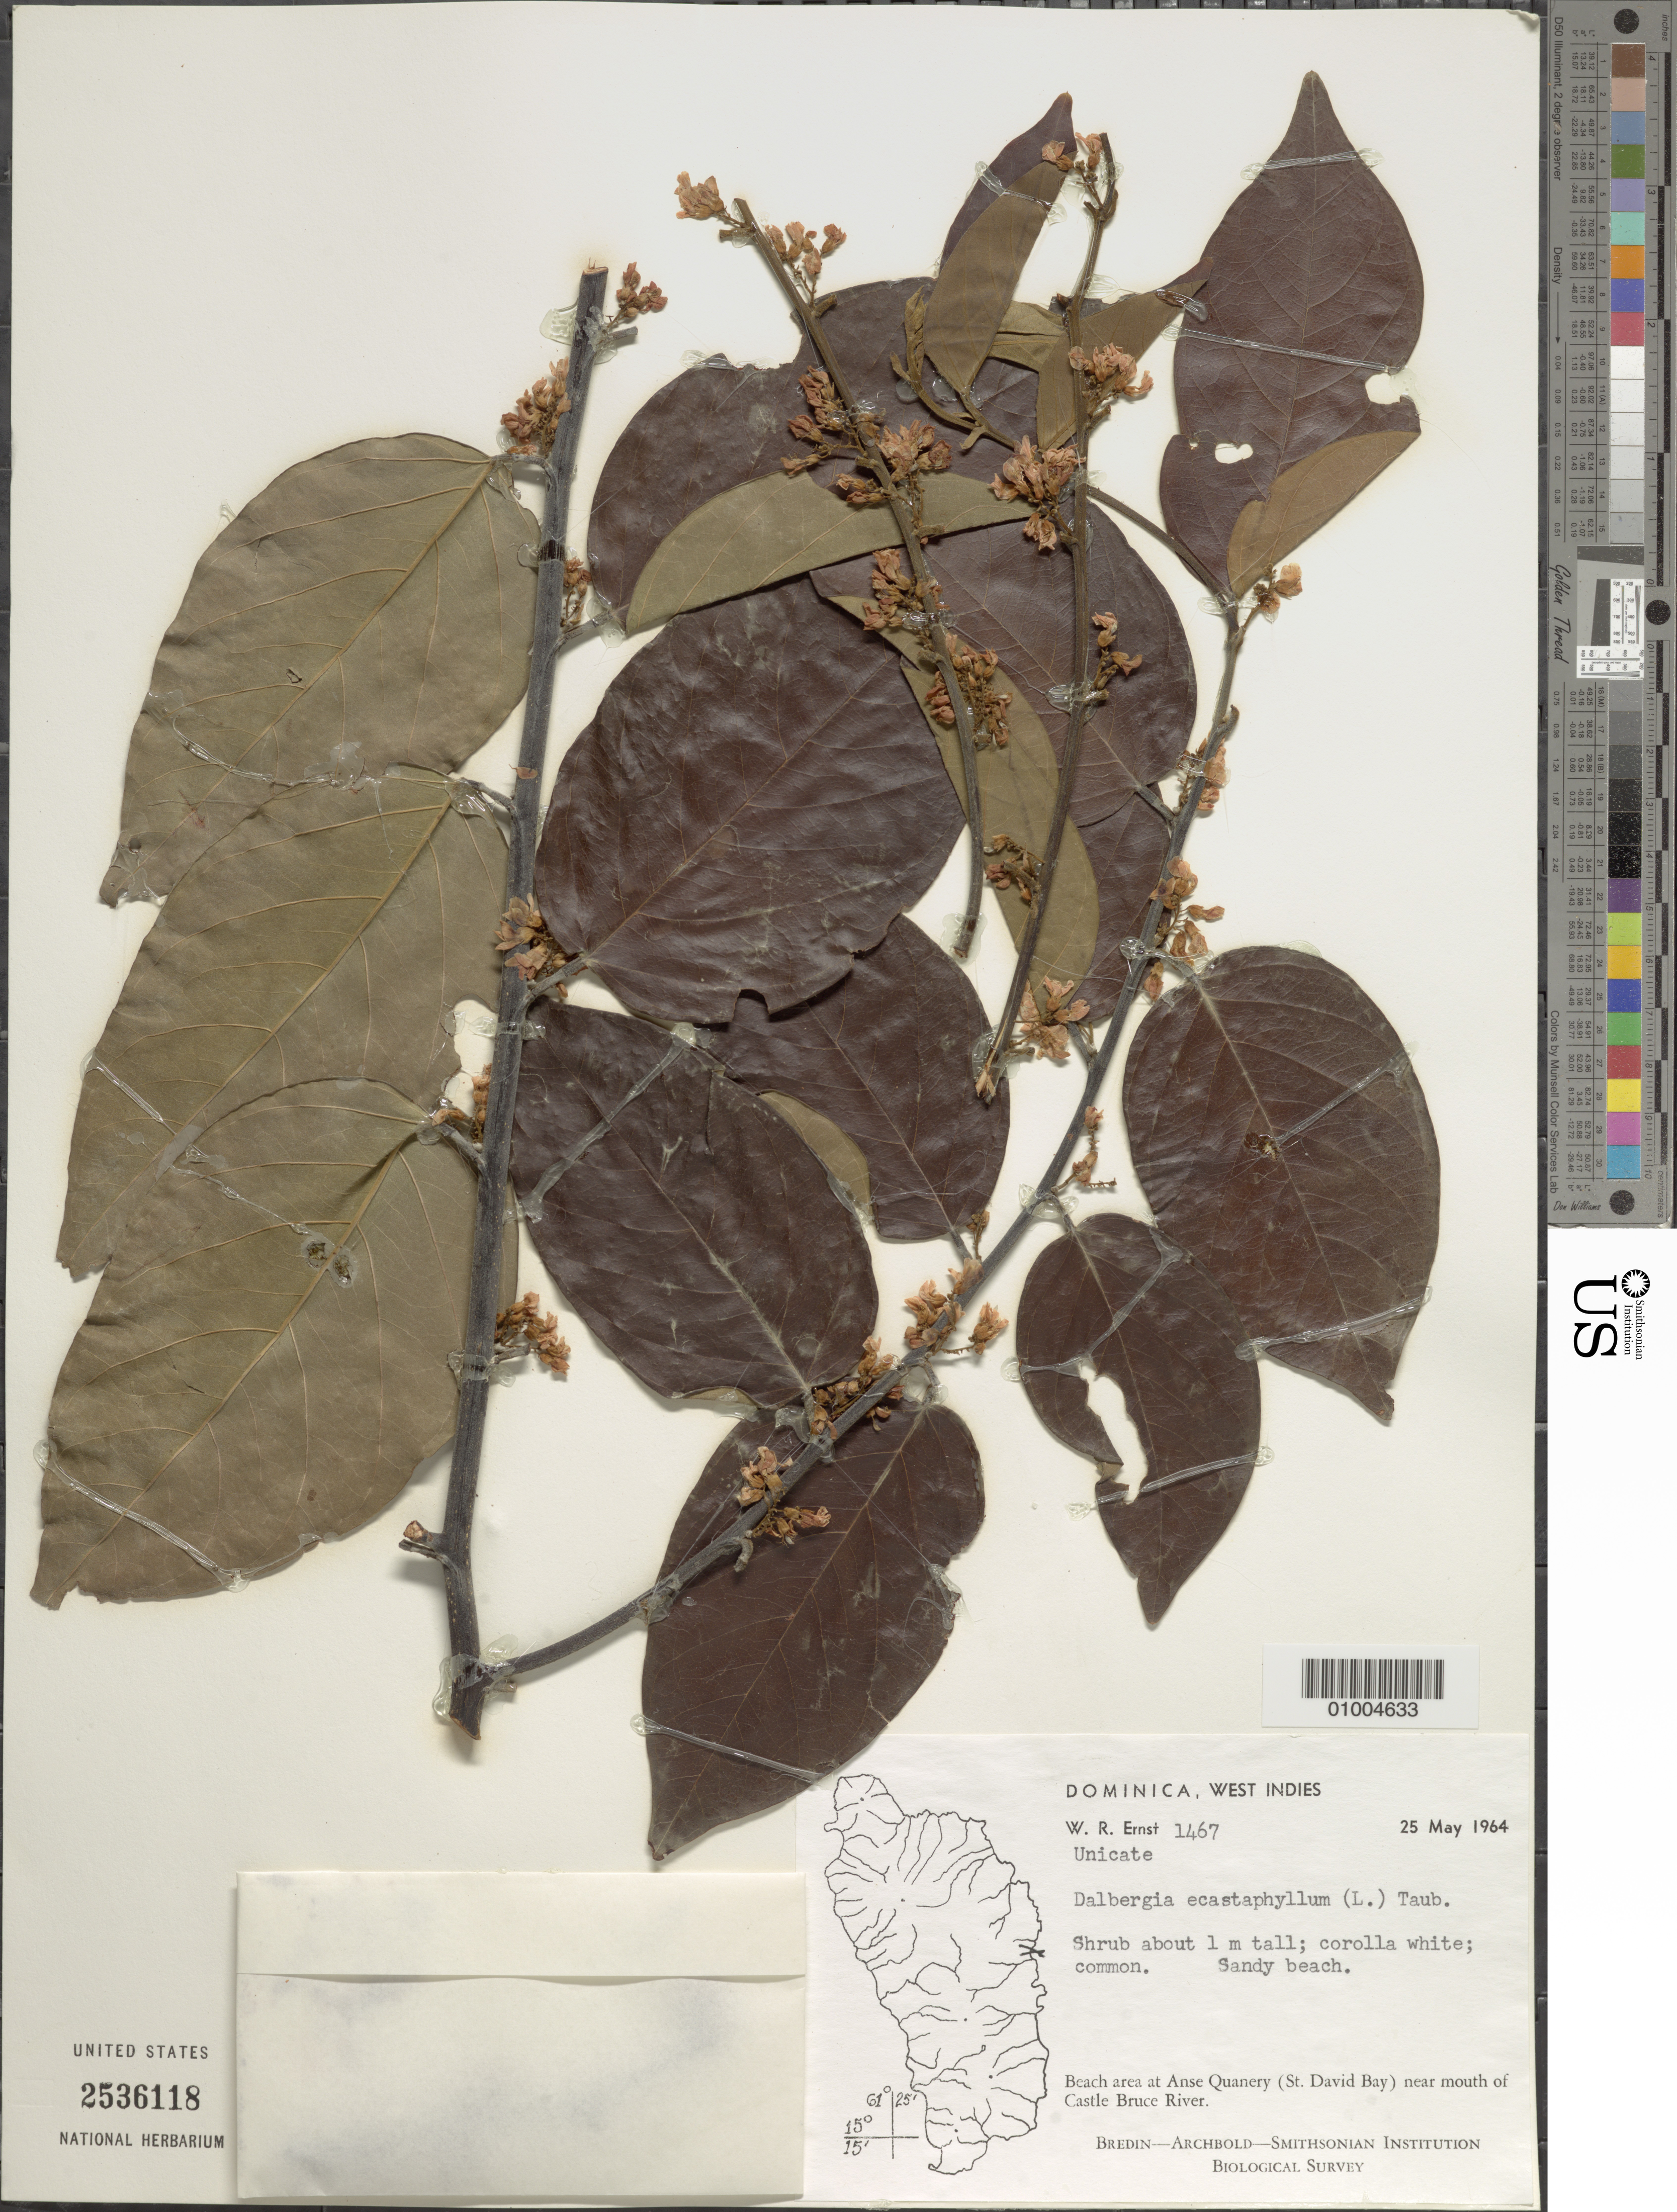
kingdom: Plantae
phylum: Tracheophyta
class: Magnoliopsida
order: Fabales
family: Fabaceae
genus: Dalbergia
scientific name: Dalbergia ecastaphyllum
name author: (L.) Taub.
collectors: W. R. Ernst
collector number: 1467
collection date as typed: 25 May 1964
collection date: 1964-05-25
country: Dominica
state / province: St. David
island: Dominica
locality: Shrub about 1m tall; corolla white; common. Sandy Beach at Anse Quanery (St. David Bay)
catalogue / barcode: US 2536118